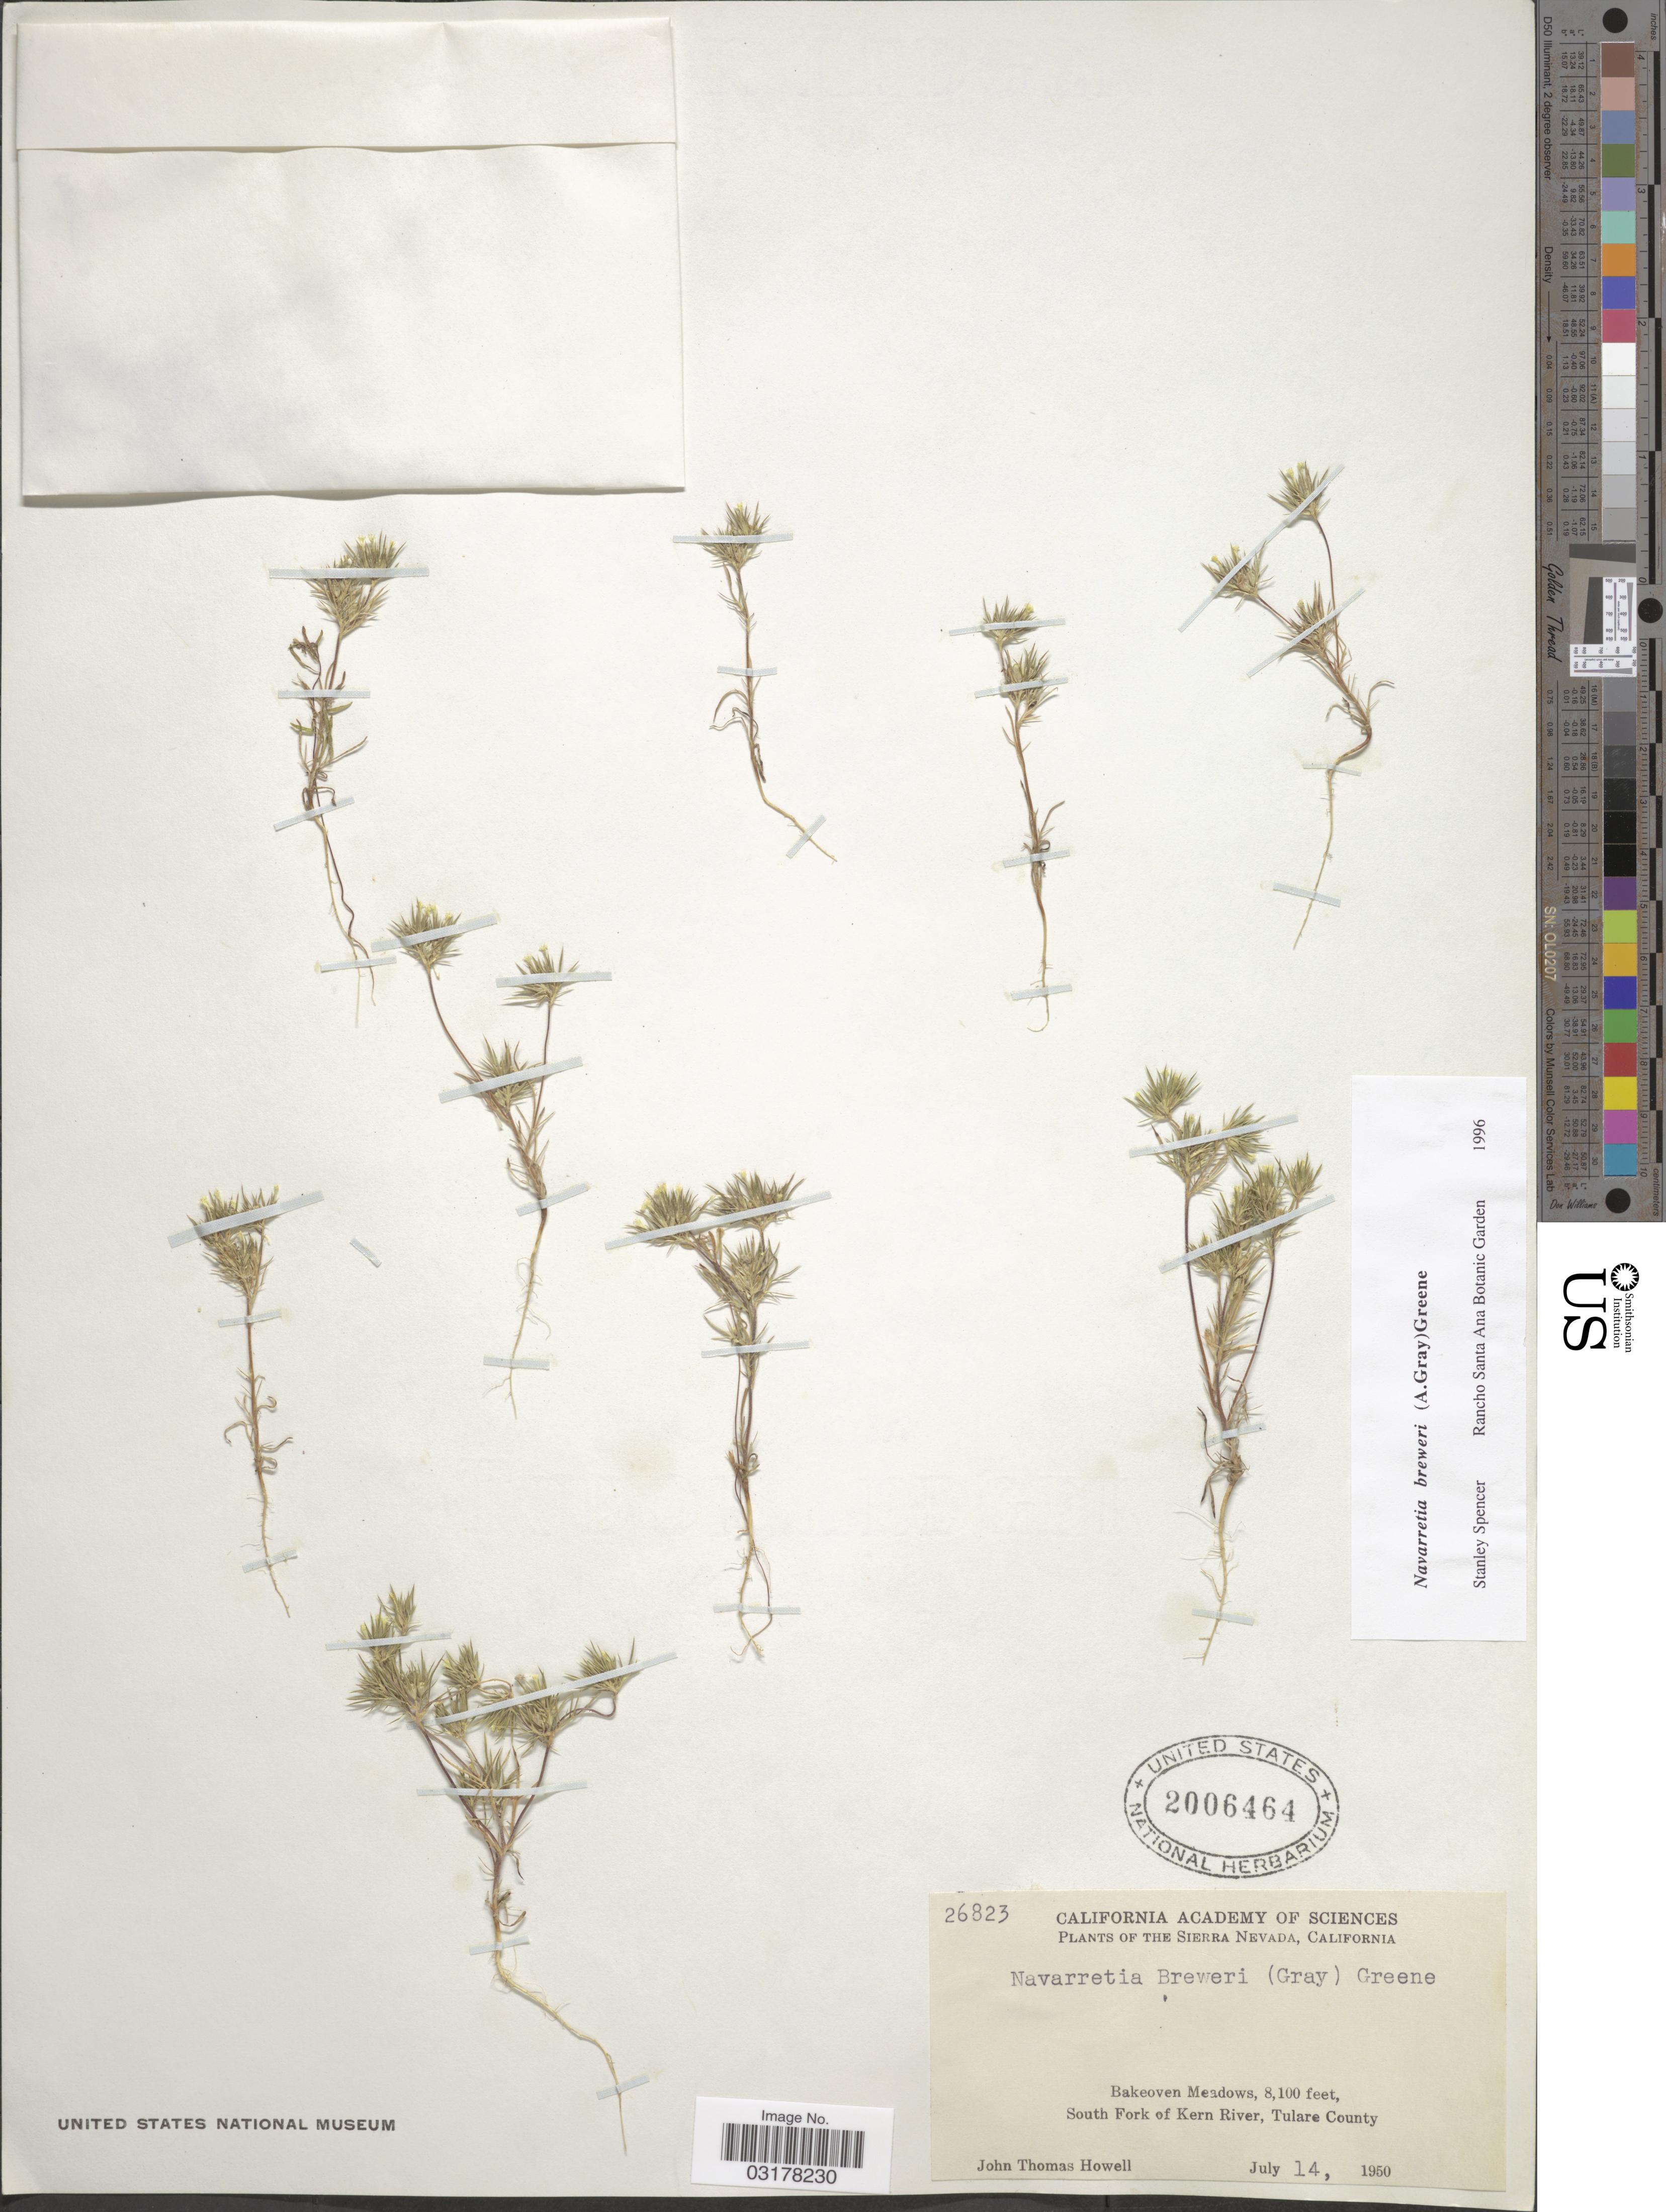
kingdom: Plantae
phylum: Tracheophyta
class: Magnoliopsida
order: Ericales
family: Polemoniaceae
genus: Navarretia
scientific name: Navarretia breweri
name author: (A. Gray) Greene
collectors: J. T. Howell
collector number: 26823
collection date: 1950-07-14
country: United States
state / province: California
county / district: Tulare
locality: The Sierra Nevada. Bakeoven Meadows. South Fork of Kern River, Tulare County.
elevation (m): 2469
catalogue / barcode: US 2006464